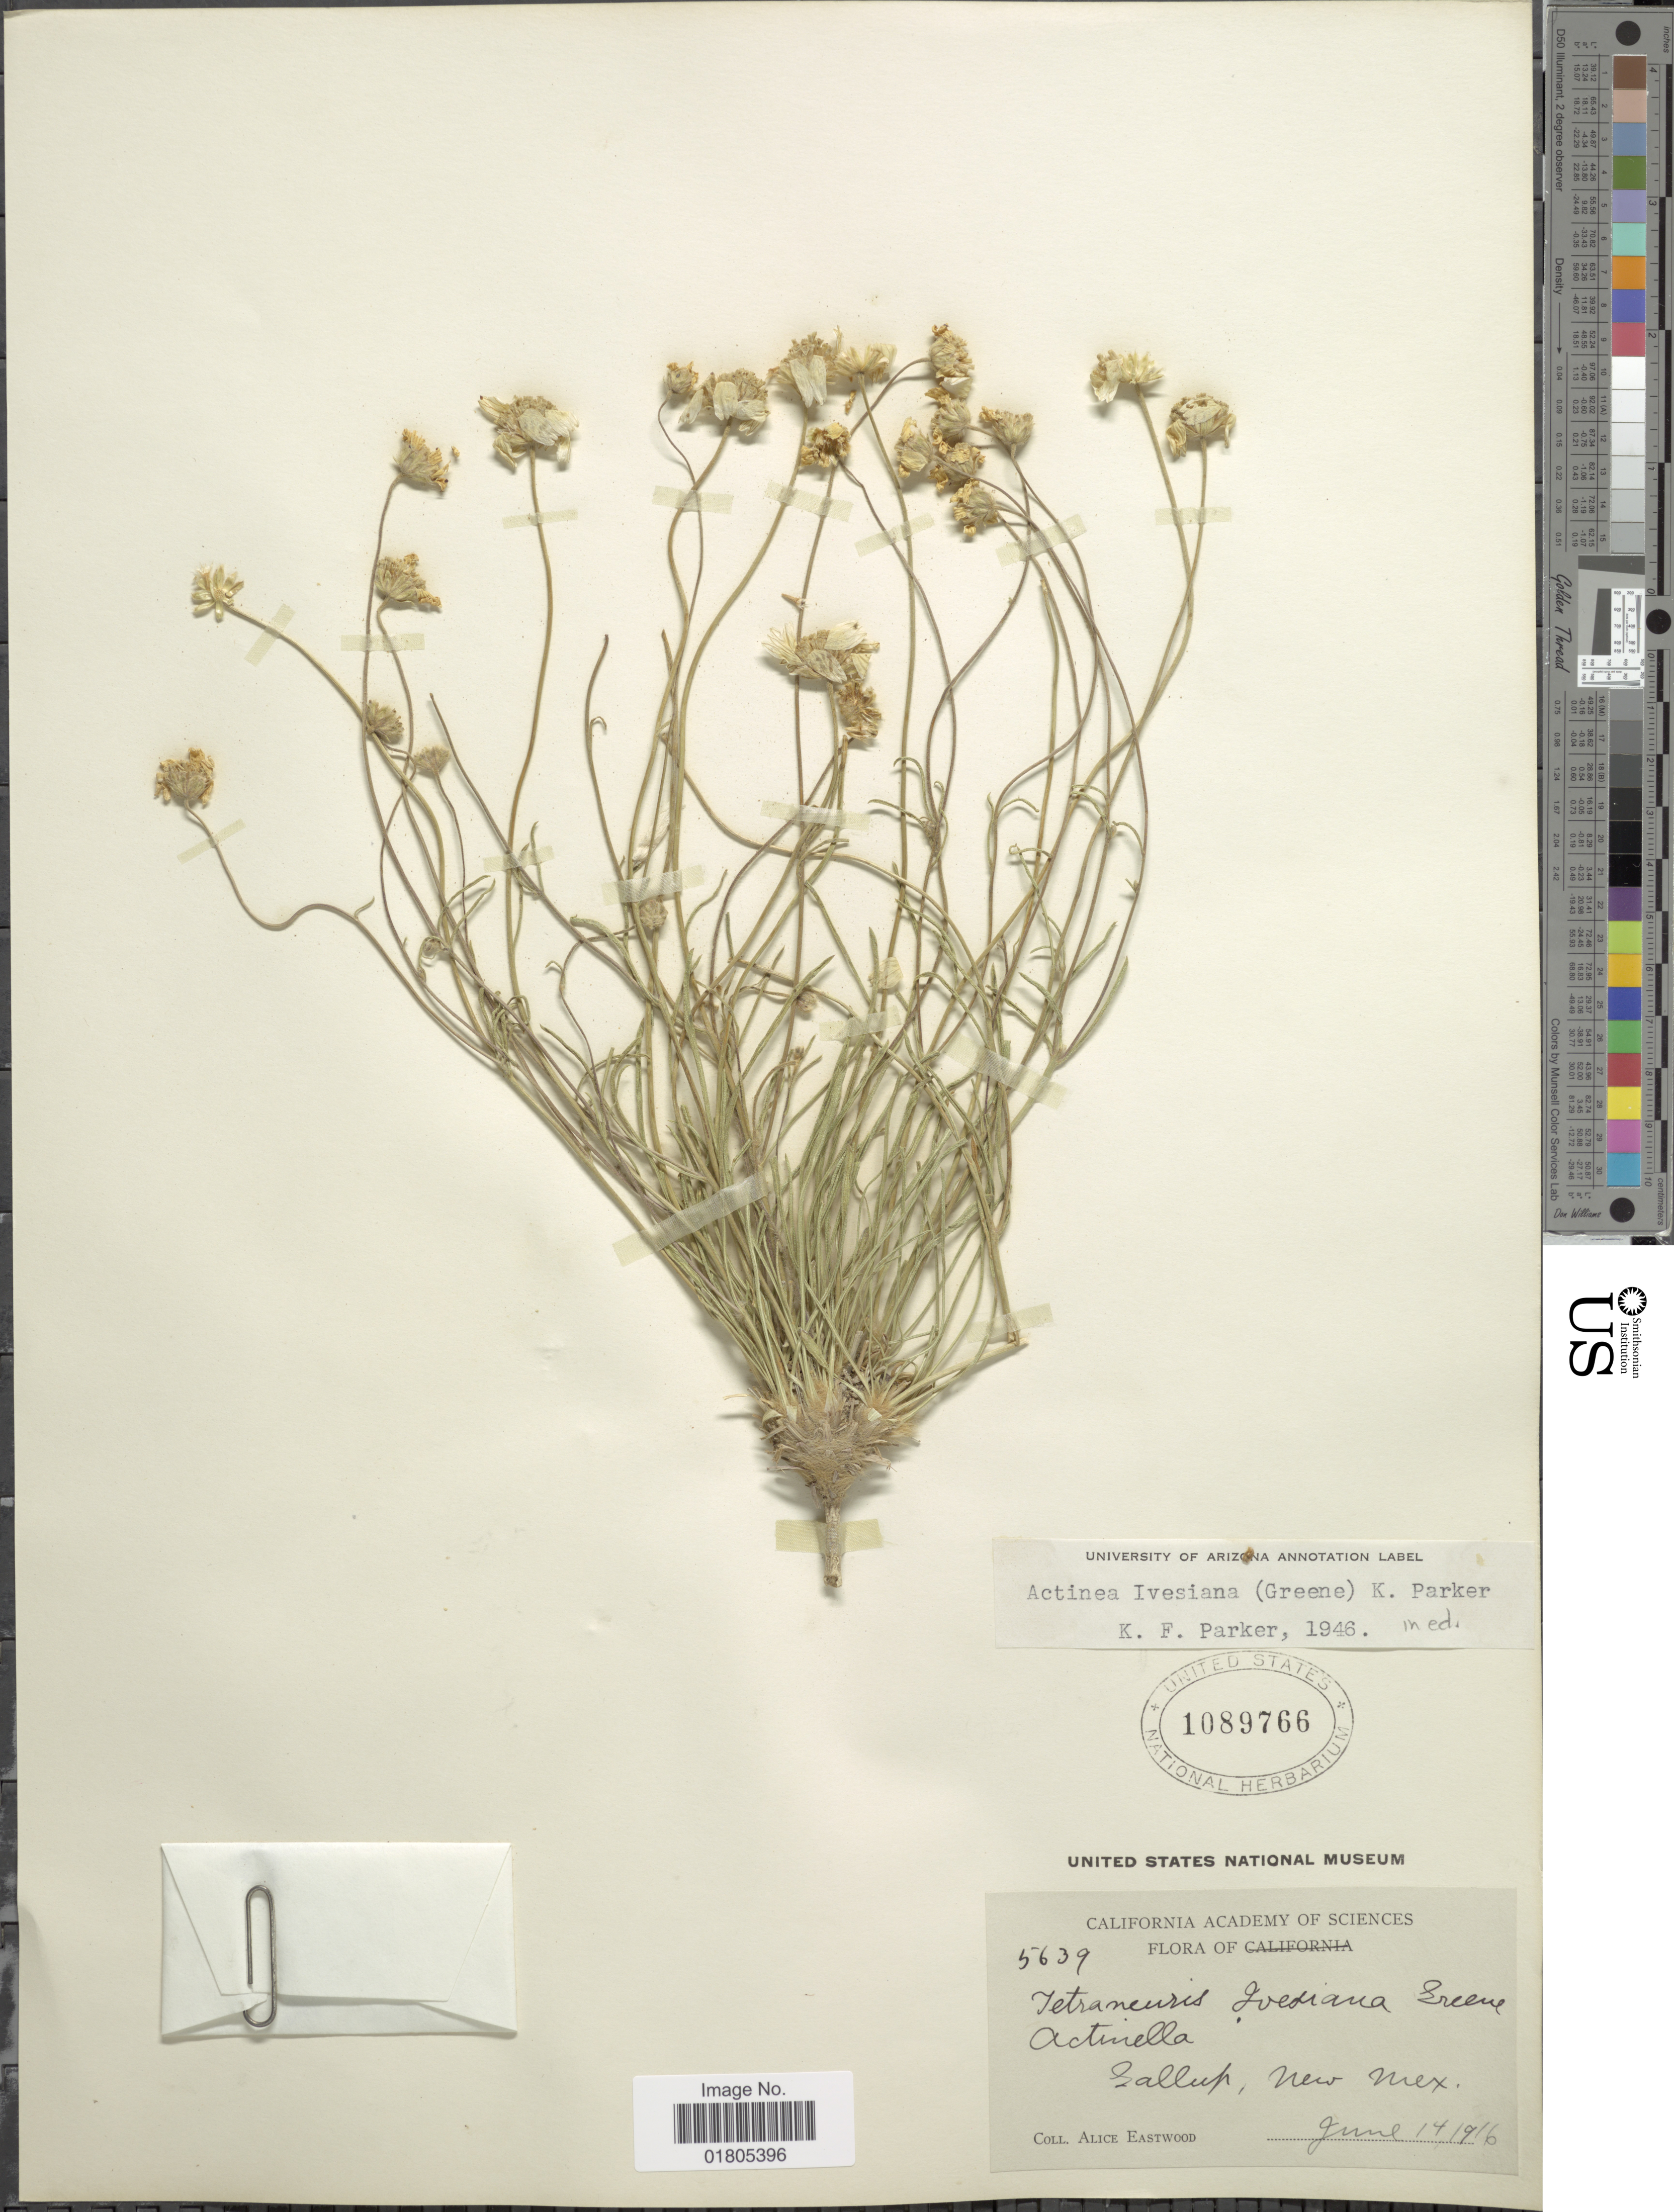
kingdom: Plantae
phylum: Tracheophyta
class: Magnoliopsida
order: Asterales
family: Asteraceae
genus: Actinea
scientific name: Actinea ivesiana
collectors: A. Eastwood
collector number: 5639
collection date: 1916-06-14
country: United States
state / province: New Mexico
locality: Gallup, New Mex.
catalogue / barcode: US 1089766